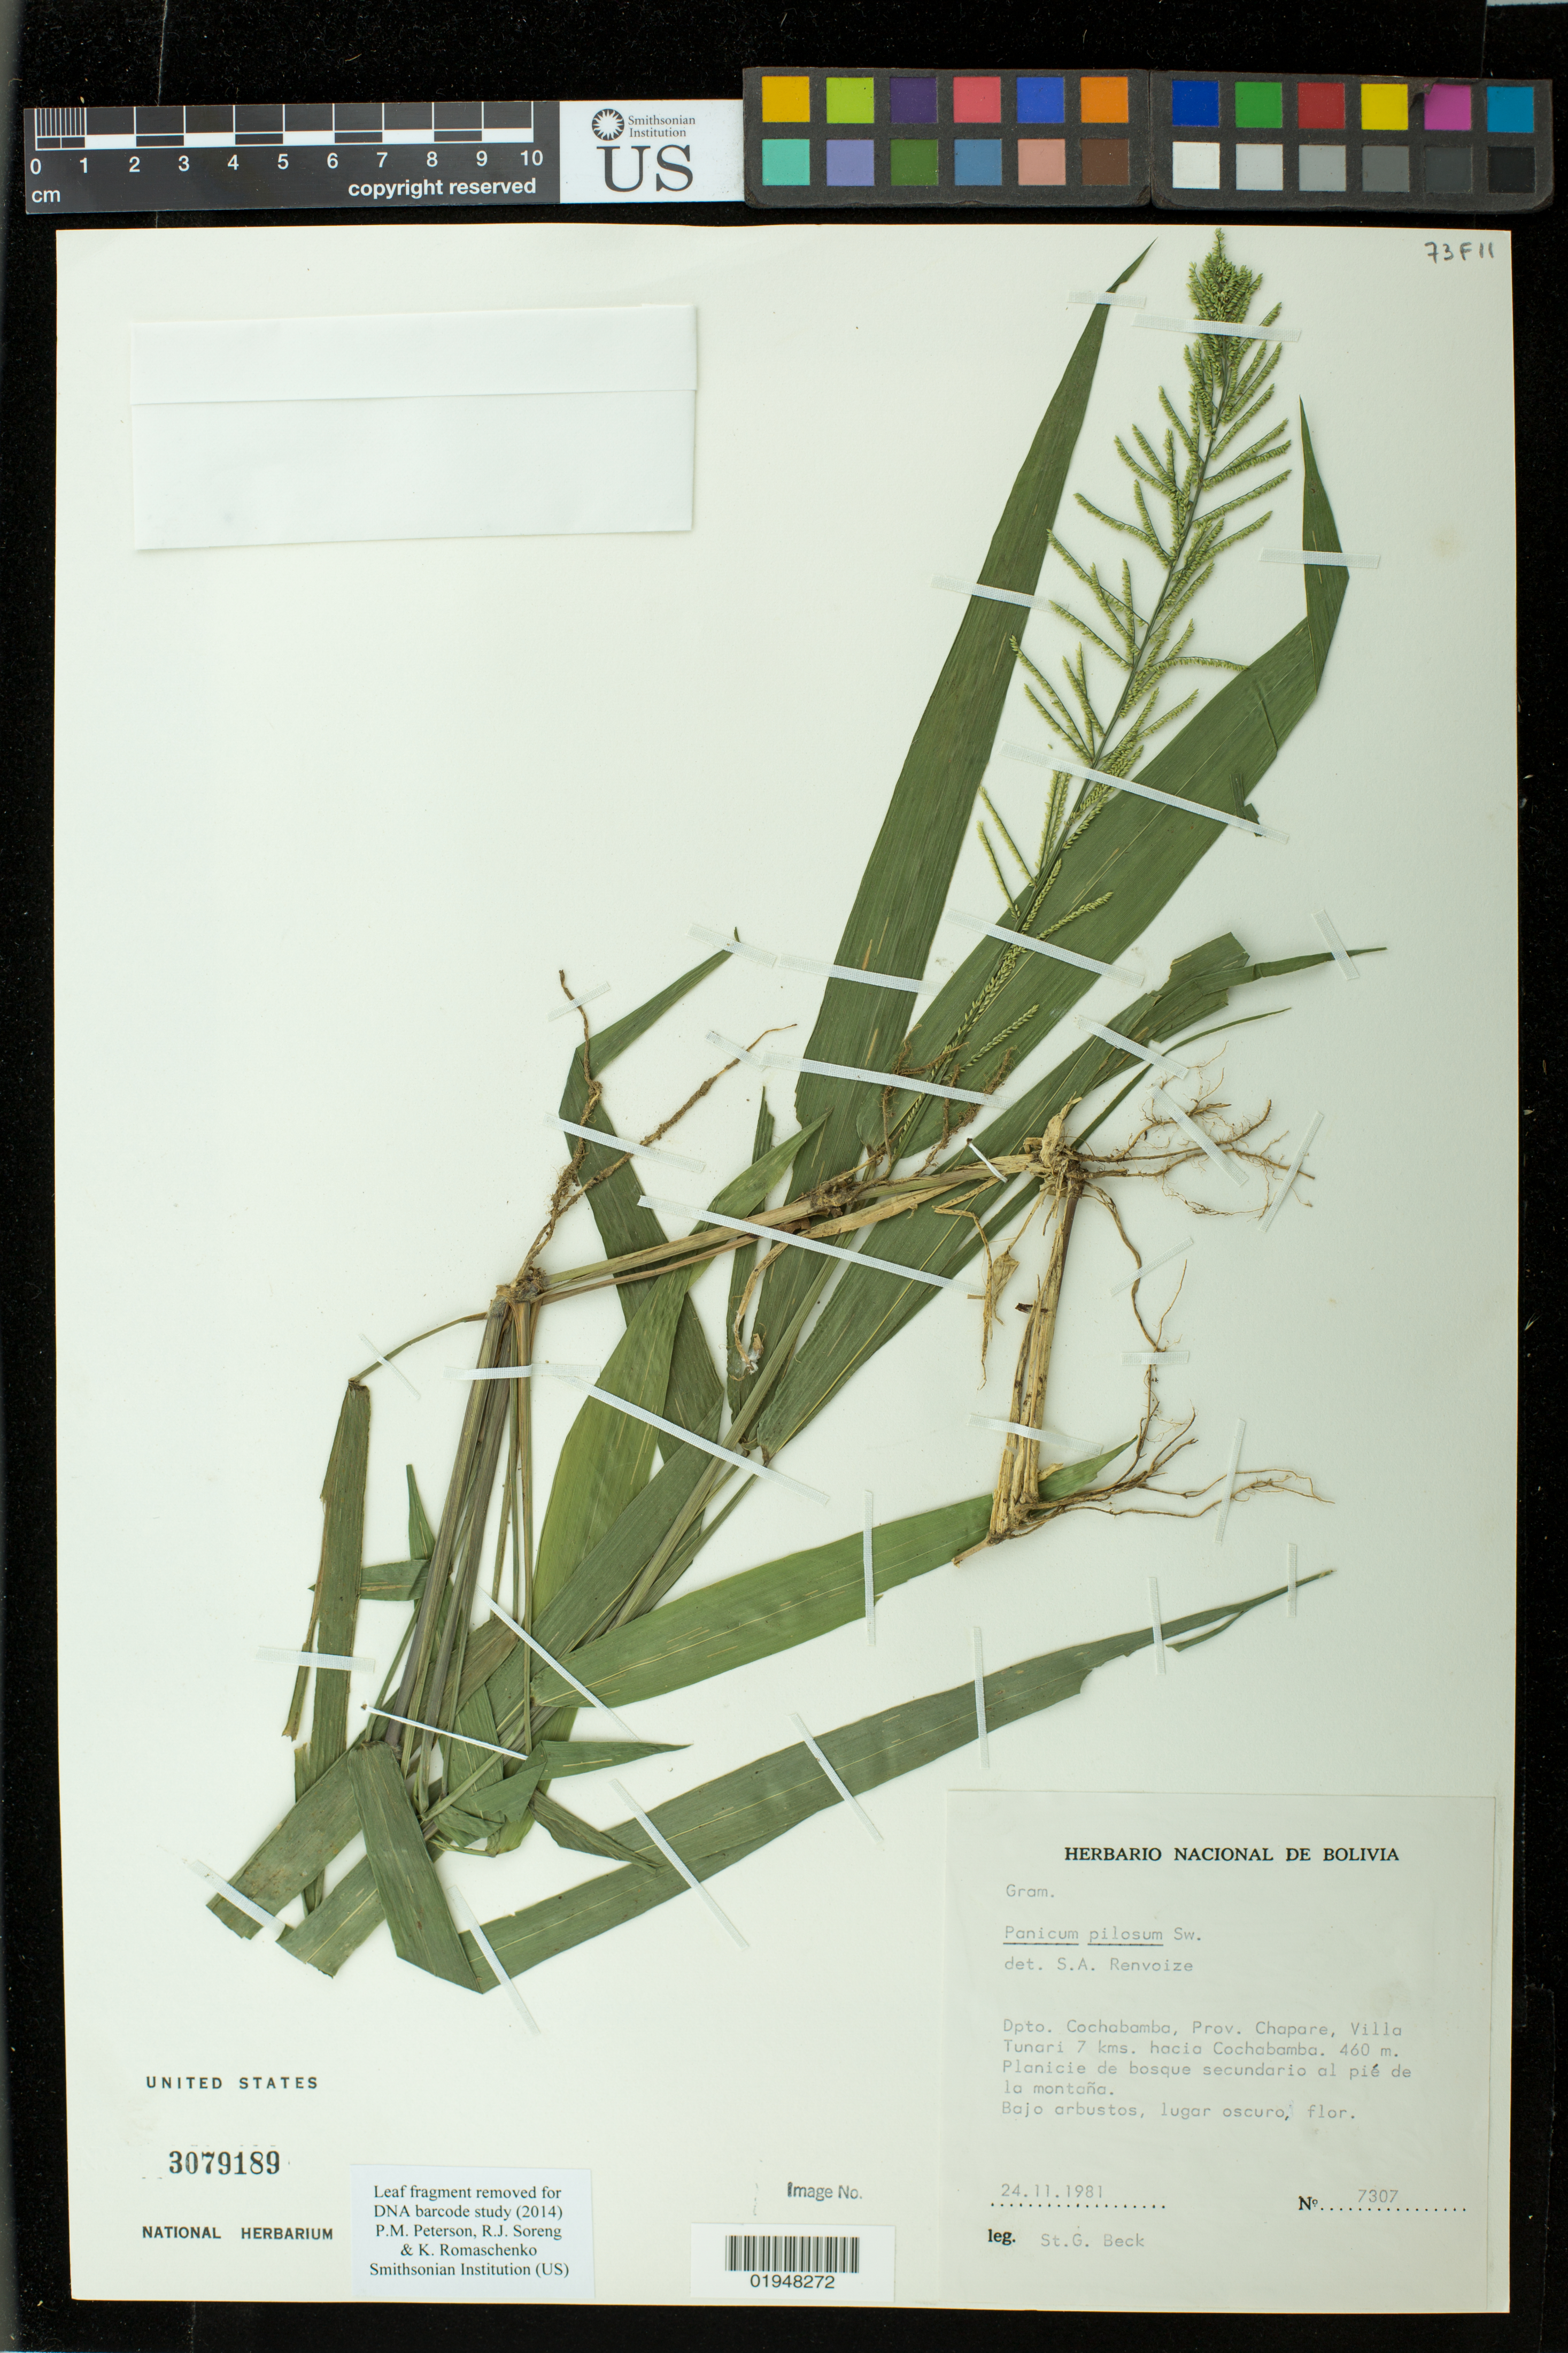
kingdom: Plantae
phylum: Tracheophyta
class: Liliopsida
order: Poales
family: Poaceae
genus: Panicum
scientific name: Panicum pilosum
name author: Sw.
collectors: S. G. Beck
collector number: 7307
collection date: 1981-11-24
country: Bolivia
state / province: Cochabamba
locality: Dpto. Cochabamba, Prov. Chapare, Villa Tunari 7 kms. hacia Cochabamba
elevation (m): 460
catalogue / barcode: US 3079189